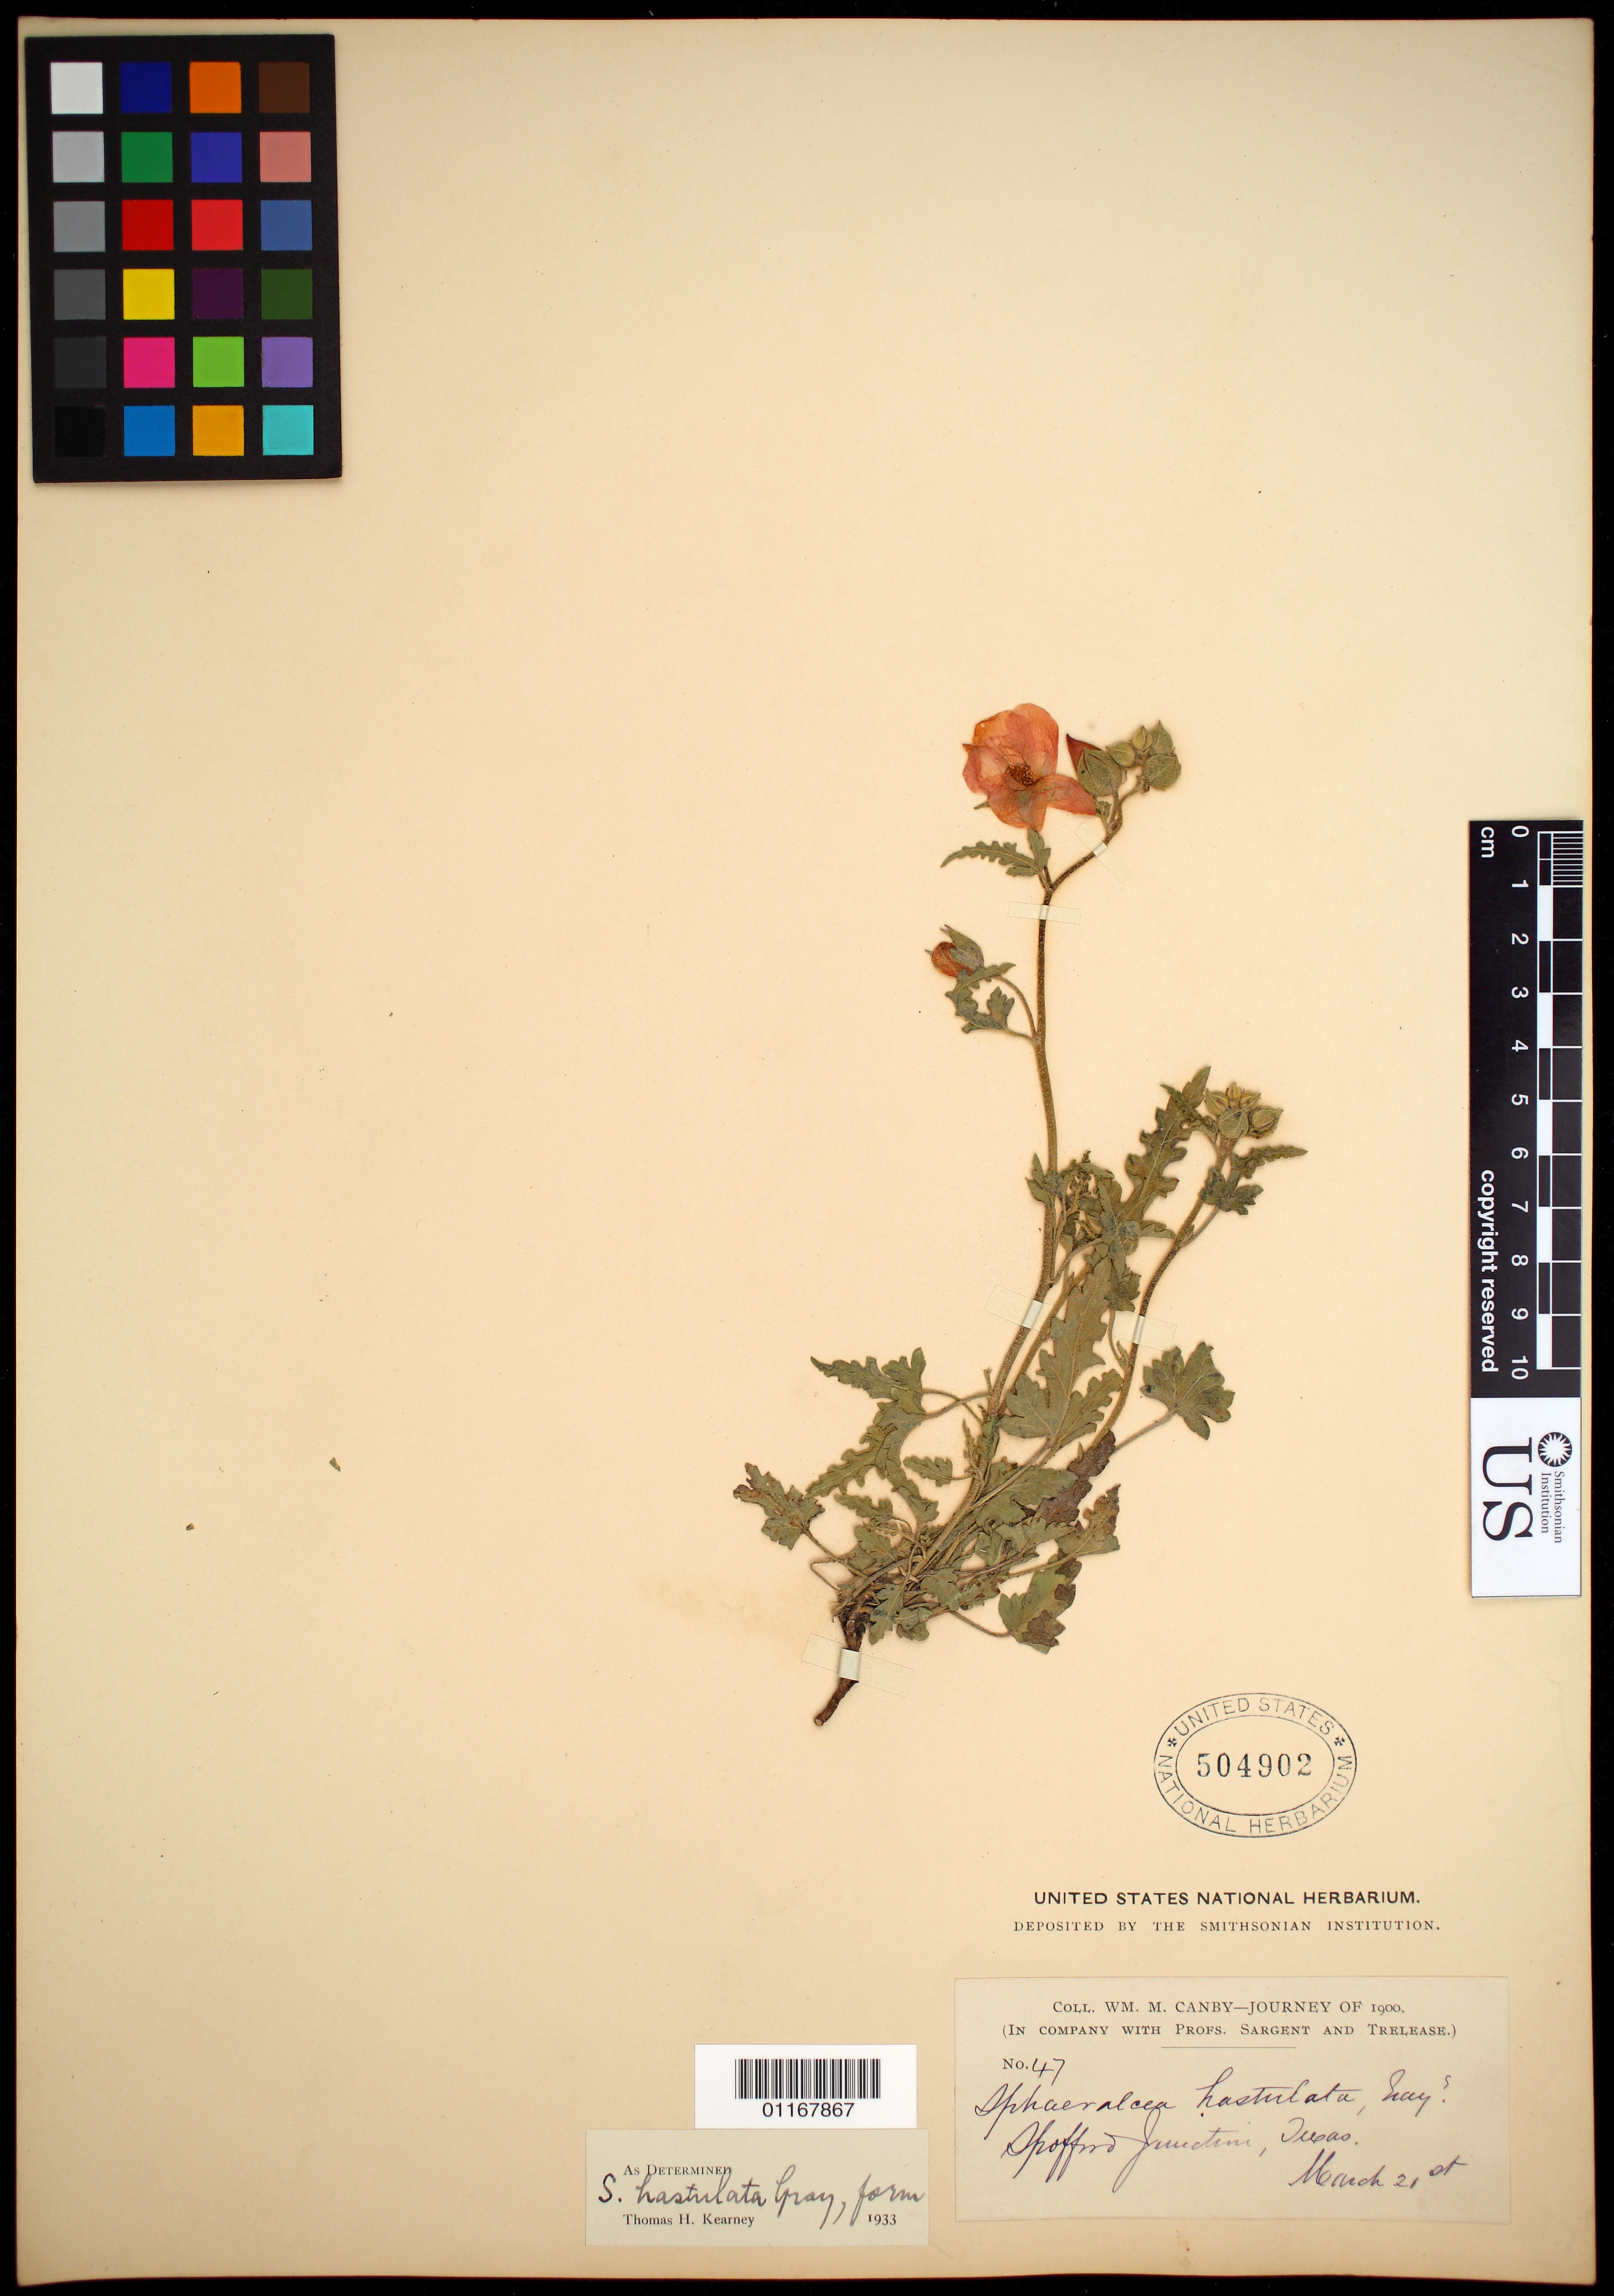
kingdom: Plantae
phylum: Tracheophyta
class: Magnoliopsida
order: Malvales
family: Malvaceae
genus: Sphaeralcea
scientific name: Sphaeralcea hastulata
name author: A. Gray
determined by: Kearney, T. H.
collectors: W. M. Canby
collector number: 47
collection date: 1900-03-21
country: United States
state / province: Texas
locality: Spofford Juncturi.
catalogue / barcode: US 504902